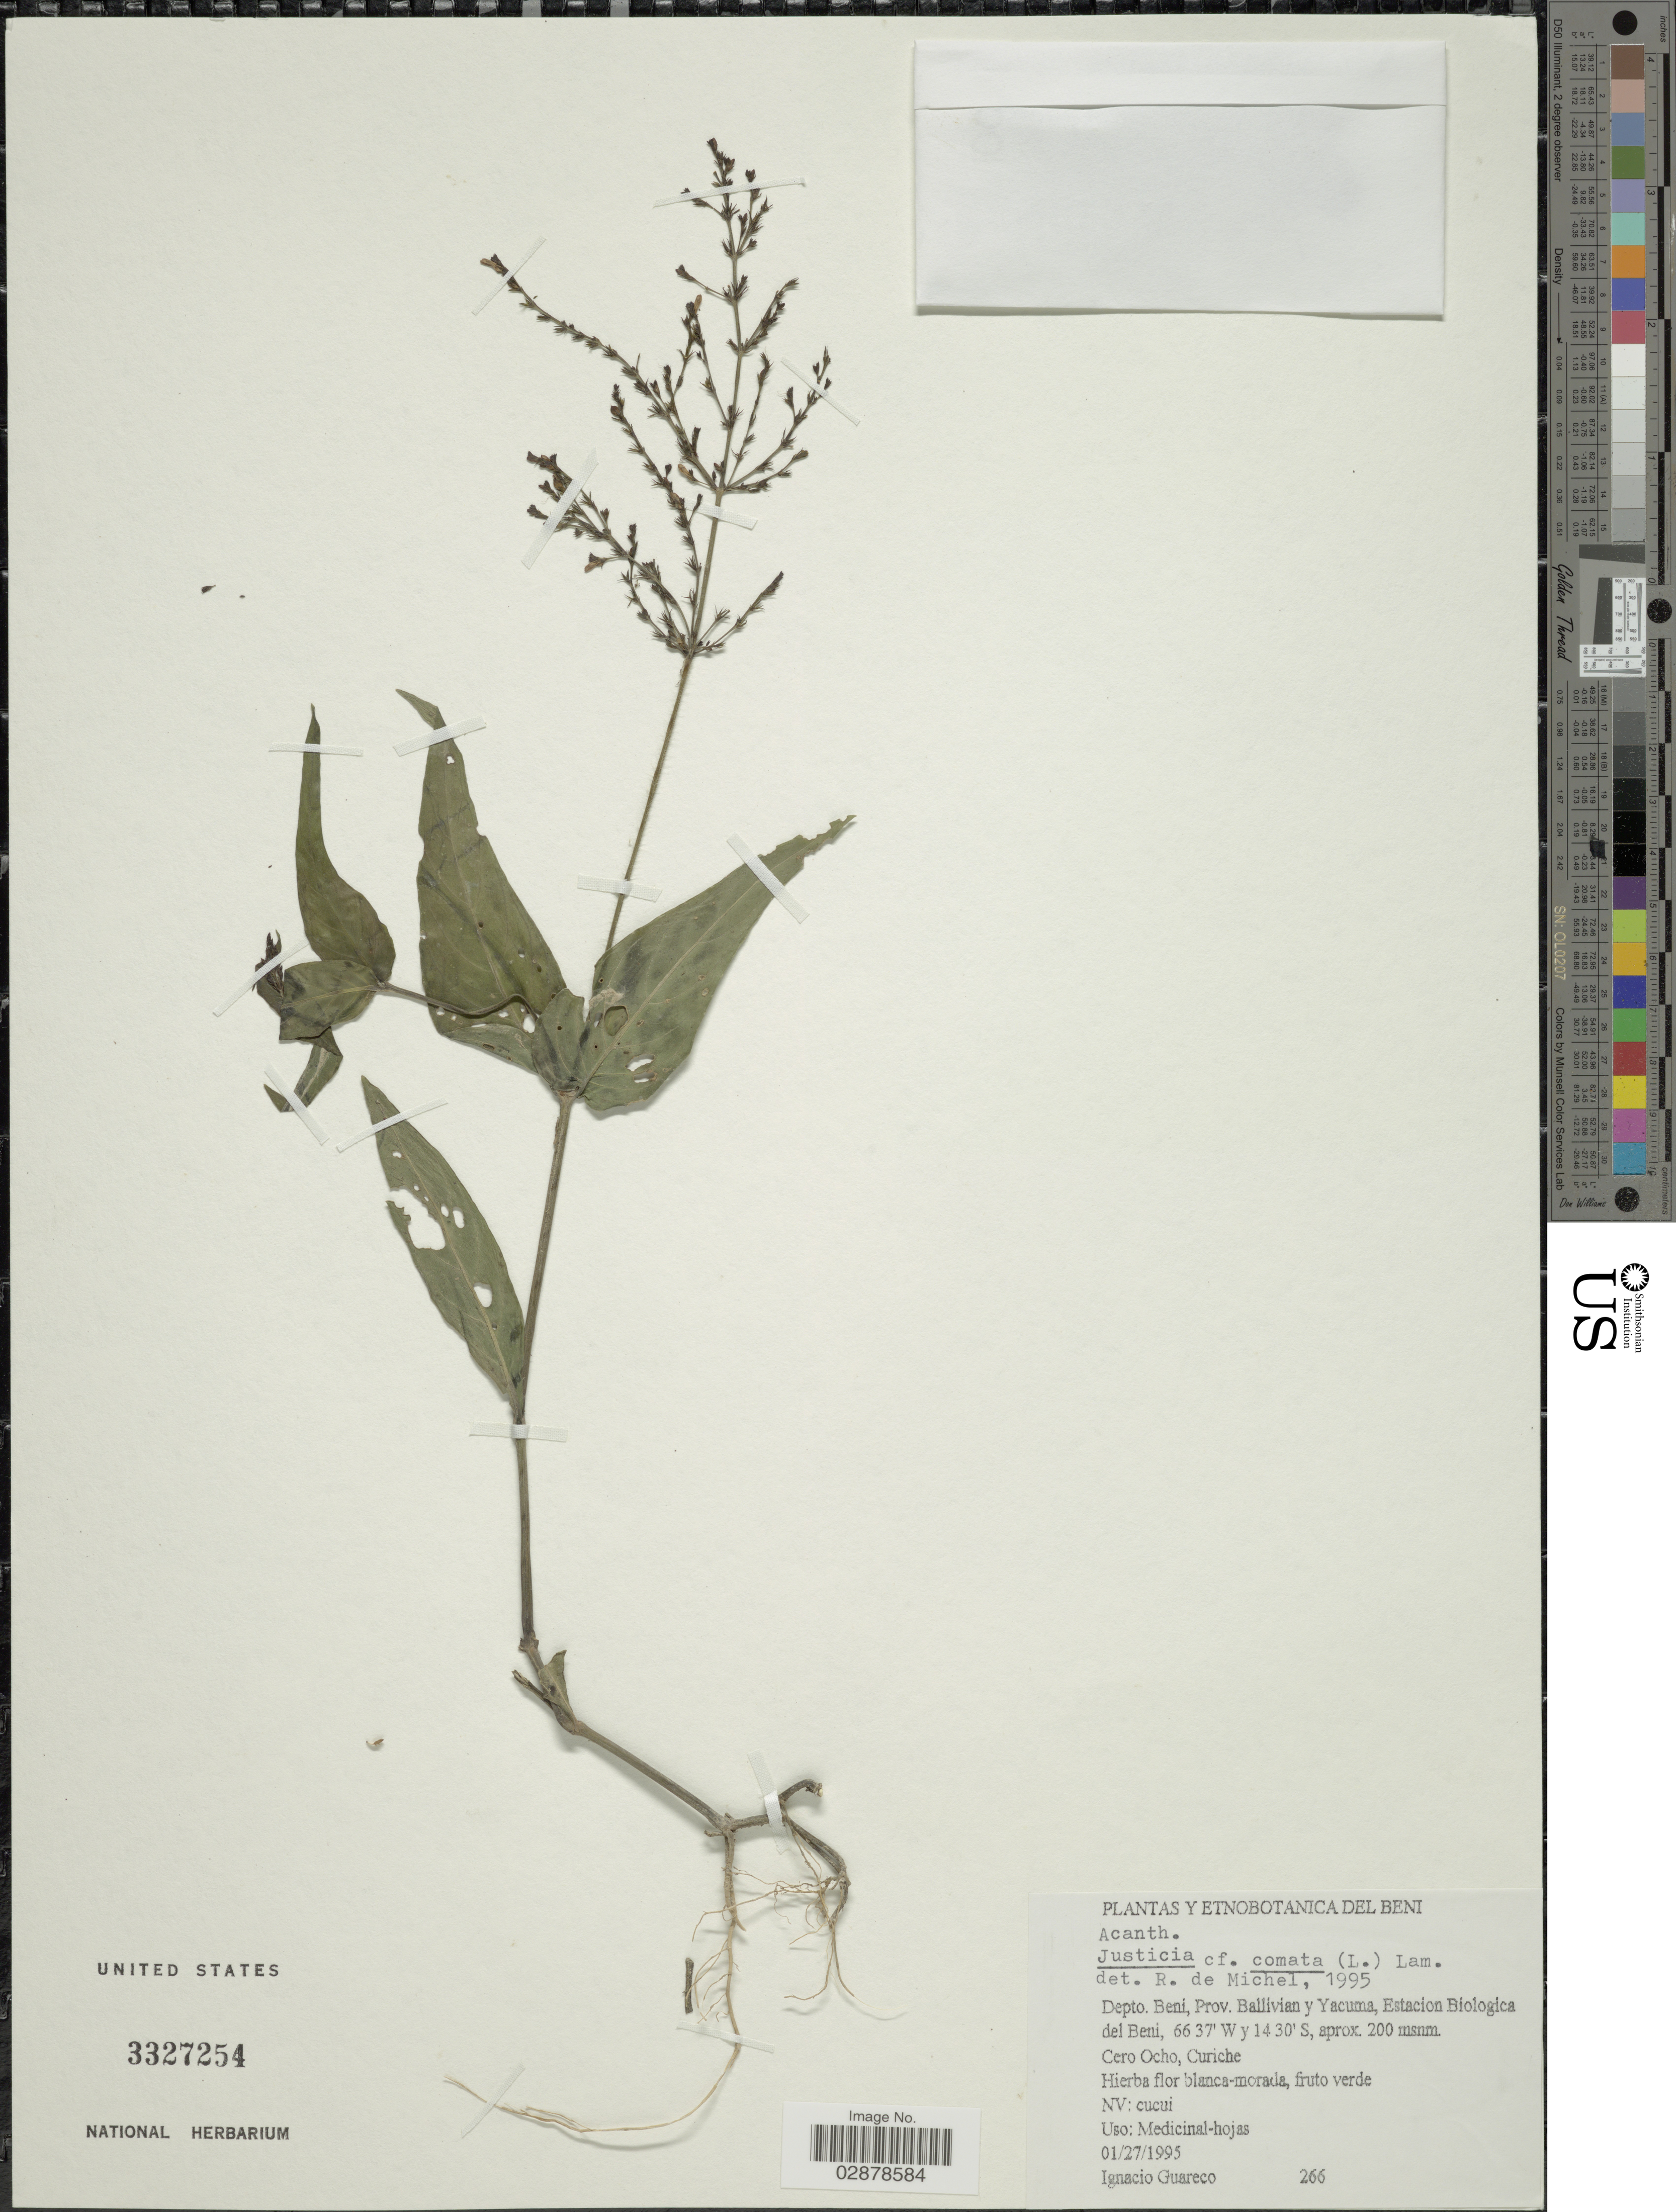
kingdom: Plantae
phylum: Tracheophyta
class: Magnoliopsida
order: Lamiales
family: Acanthaceae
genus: Justicia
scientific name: Justicia comata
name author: (L.) Lam.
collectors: I. Guareco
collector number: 266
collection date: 1995-01-27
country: Bolivia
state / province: Beni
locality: Depto. Beni, Prov. Ballivian y Yacuma, Estacion Biologica del Beni. Cero Ocho, Curiche.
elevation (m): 200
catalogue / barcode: US 3327254